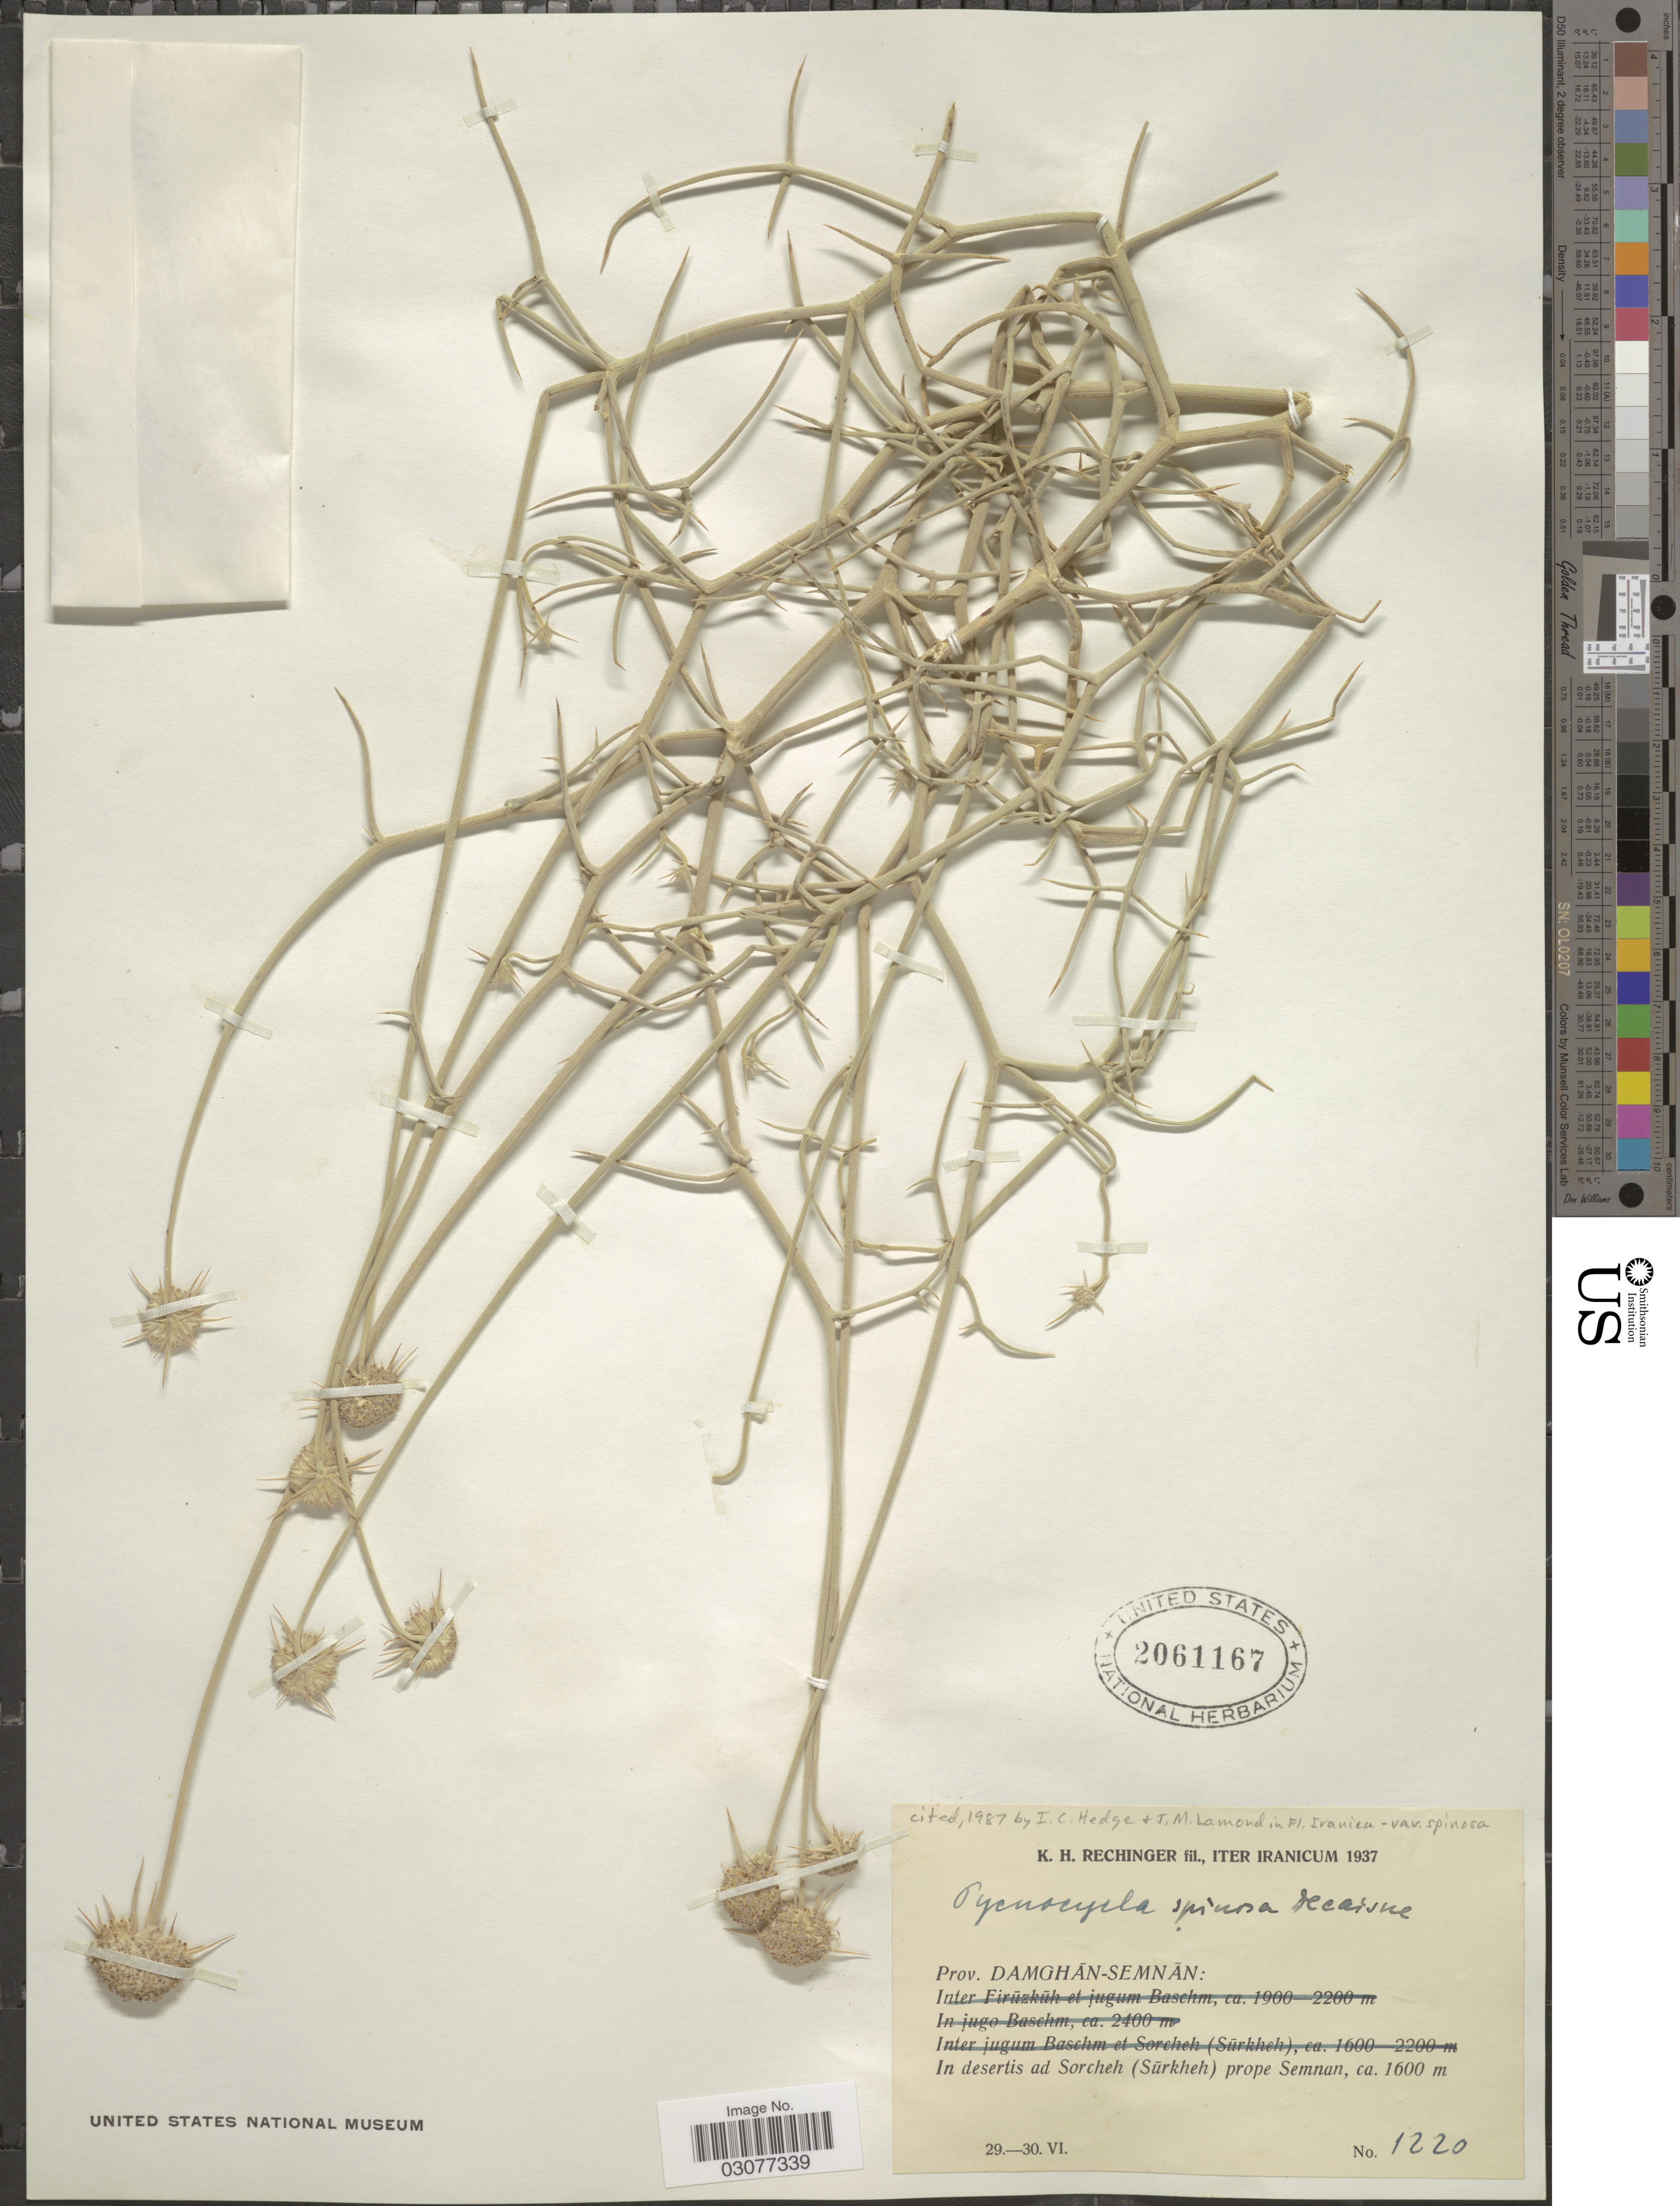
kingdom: Plantae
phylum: Tracheophyta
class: Magnoliopsida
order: Apiales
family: Apiaceae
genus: Pycnocycla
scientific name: Pycnocycla spinosa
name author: Decne.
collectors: K. H. Rechinger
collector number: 1220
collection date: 1937-06-29/1937-06-30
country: Iran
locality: Prov. Damghan-Semnan: In desertis ad Sorcheh (Sürkheh) prope Semnan.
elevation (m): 1600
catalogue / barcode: US 2061167